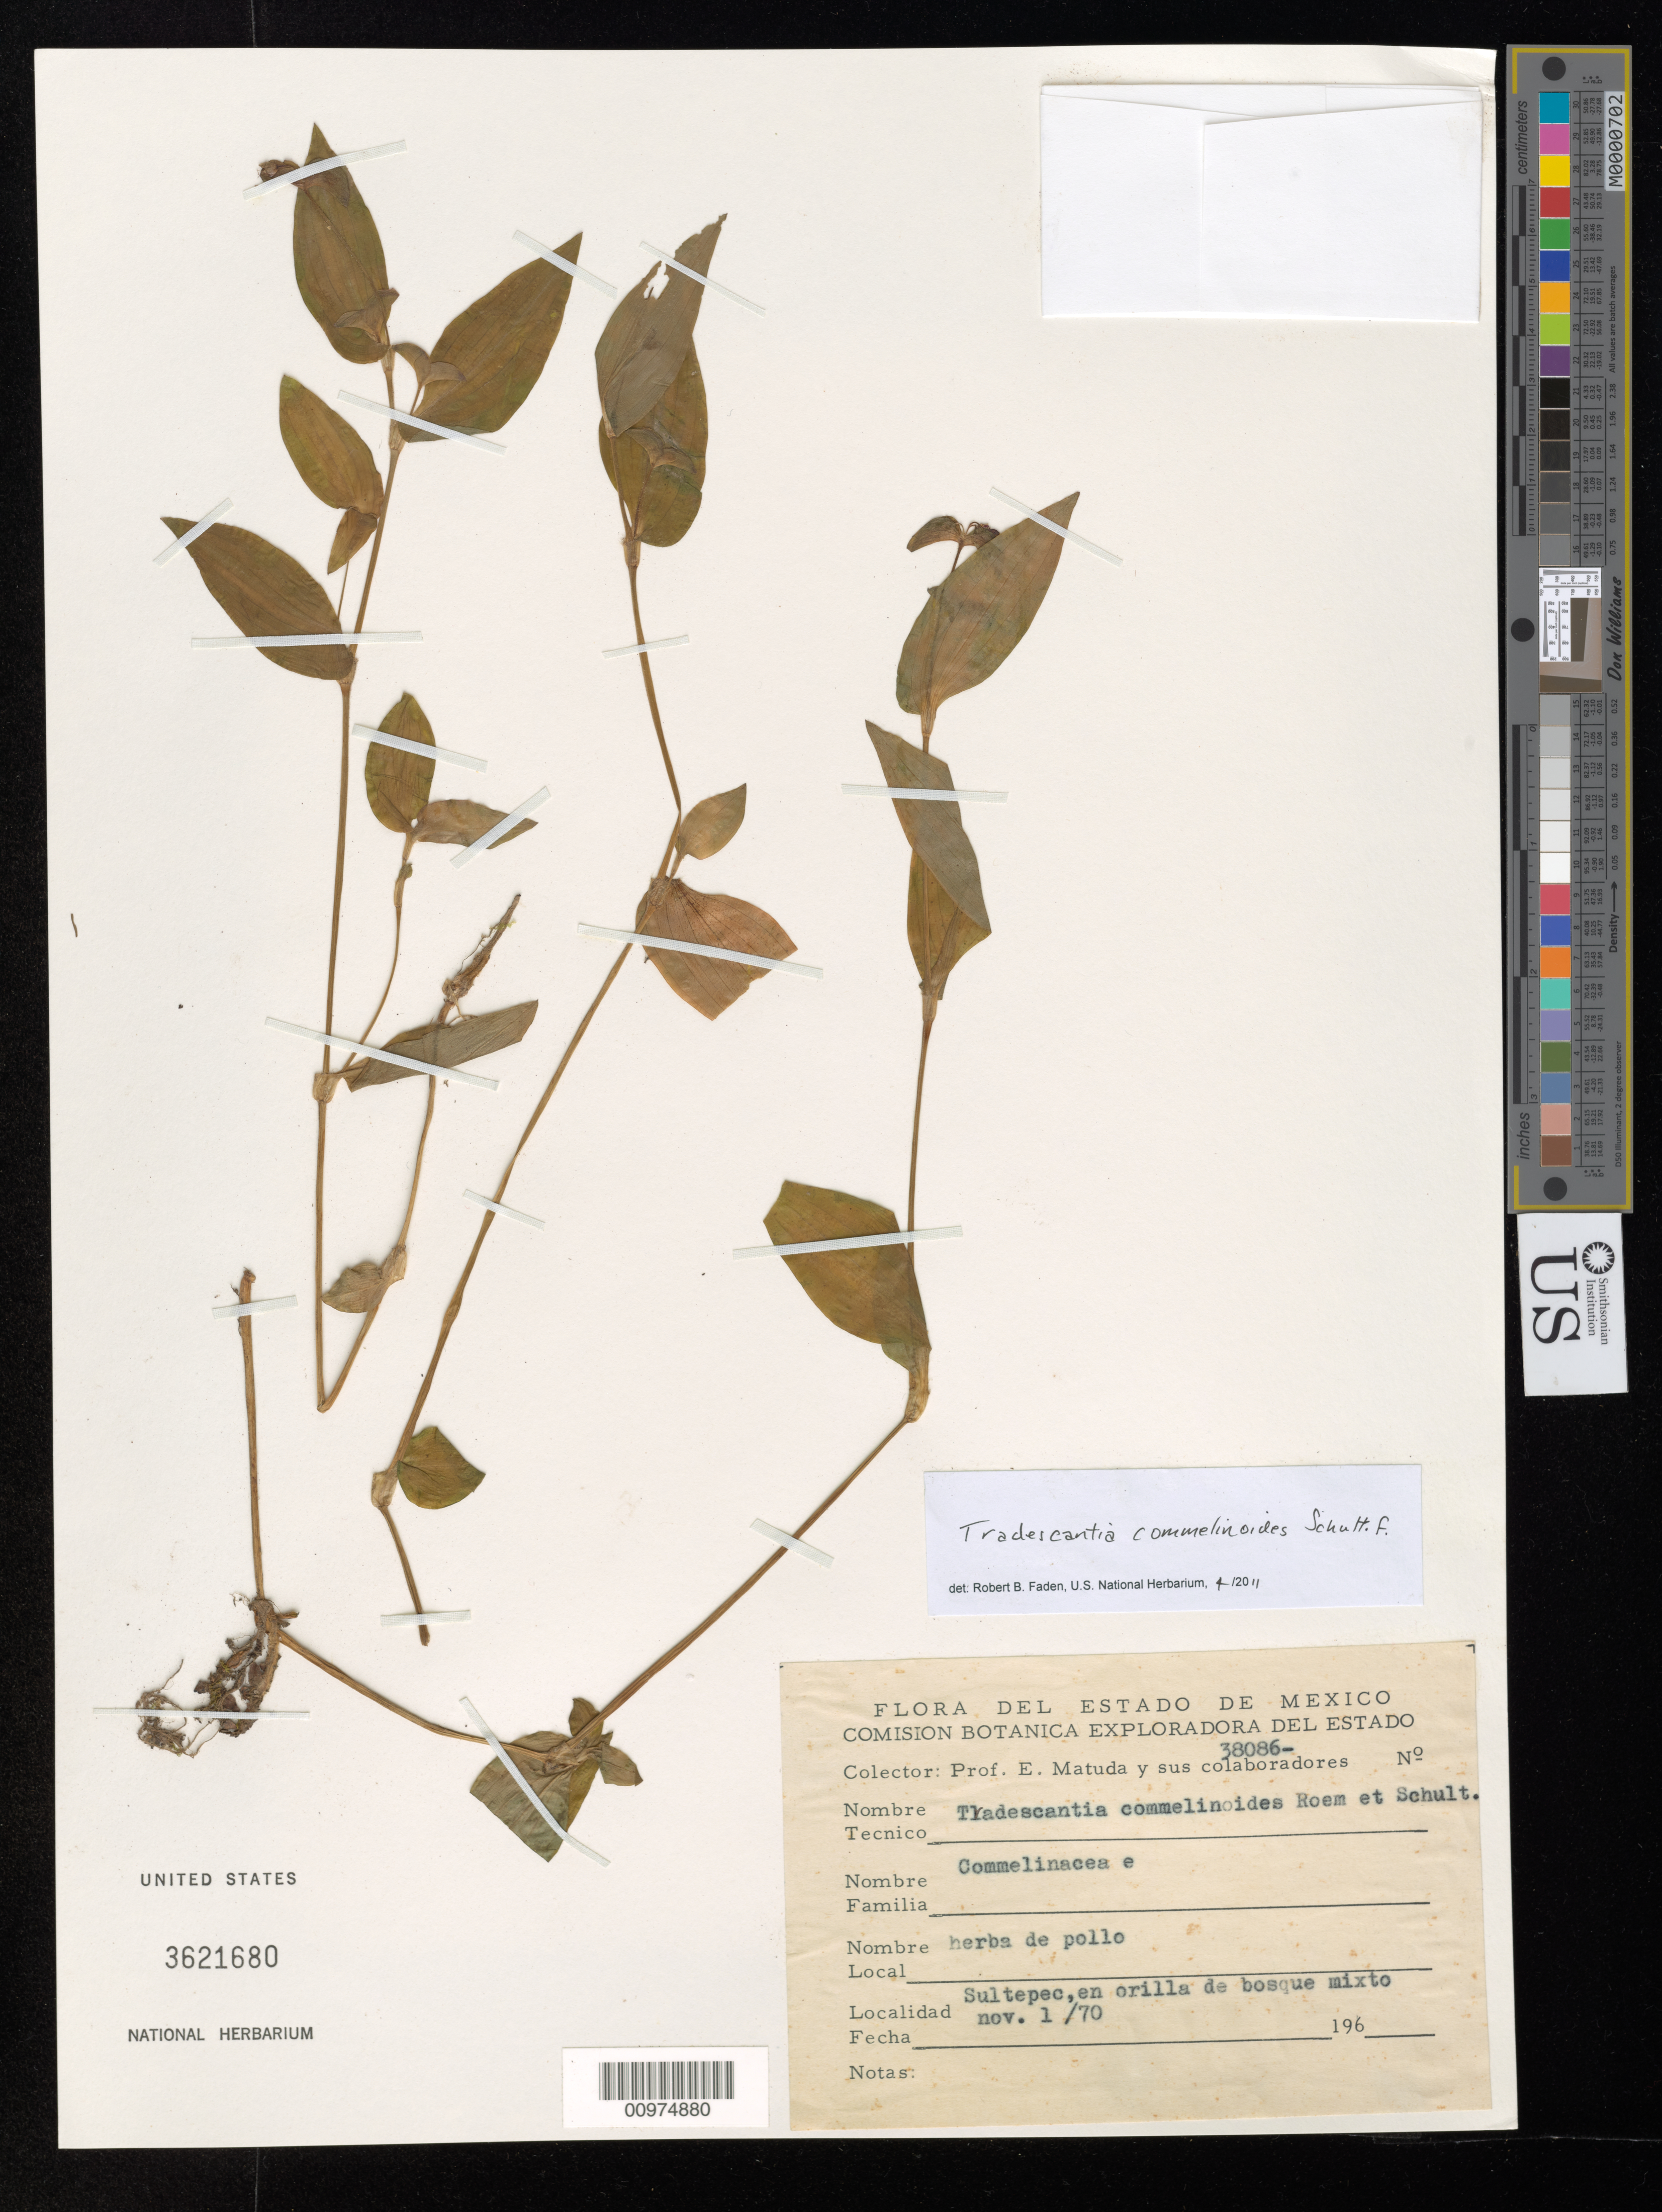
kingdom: Plantae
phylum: Tracheophyta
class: Liliopsida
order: Commelinales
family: Commelinaceae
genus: Tradescantia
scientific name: Tradescantia commelinoides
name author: Schult. & Schult. f.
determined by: Faden, Robert B., (US), Smithsonian Institution - National Museum of Natural History (UNITED STATES)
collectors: E. Matuda et al.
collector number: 38086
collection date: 1970-11-01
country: Mexico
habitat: Sultepec, en orilla de bosque mixto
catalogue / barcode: US 3621680